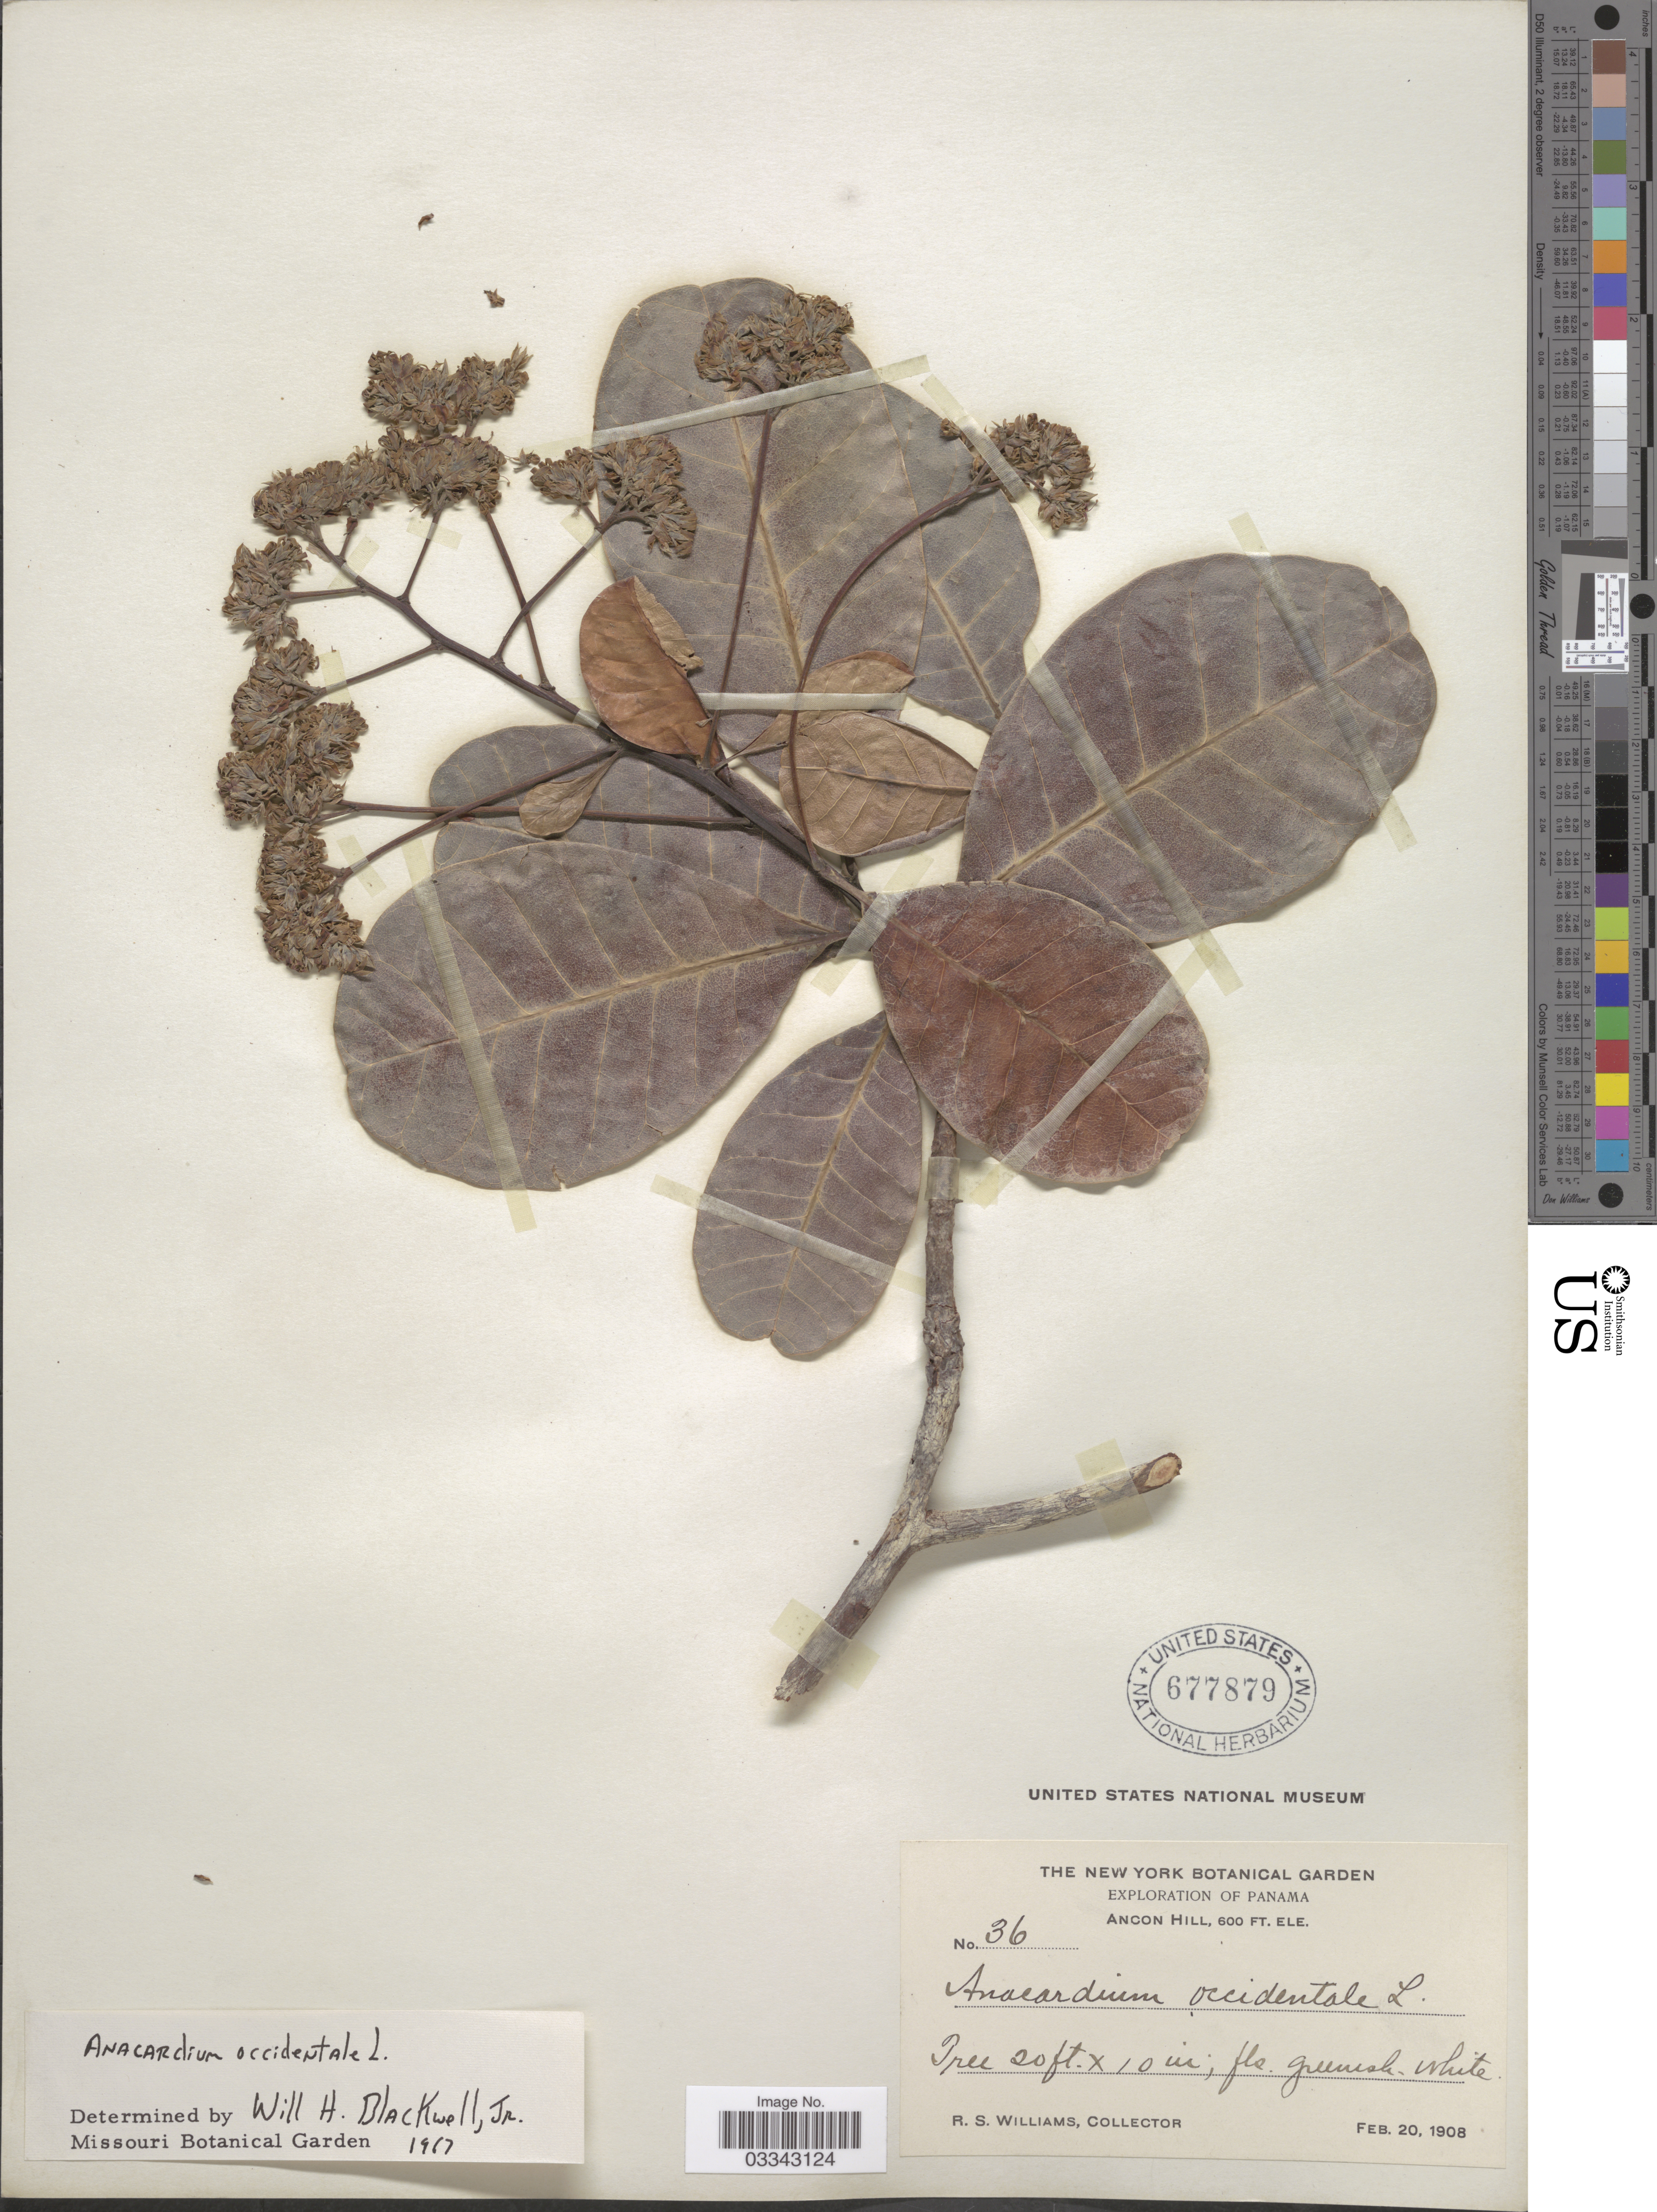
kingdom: Plantae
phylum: Tracheophyta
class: Magnoliopsida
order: Sapindales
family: Anacardiaceae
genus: Anacardium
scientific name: Anacardium occidentale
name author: L.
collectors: R. S. Williams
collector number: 36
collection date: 1908-02-20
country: Panama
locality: Ancon Hill.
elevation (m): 183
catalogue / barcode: US 677879